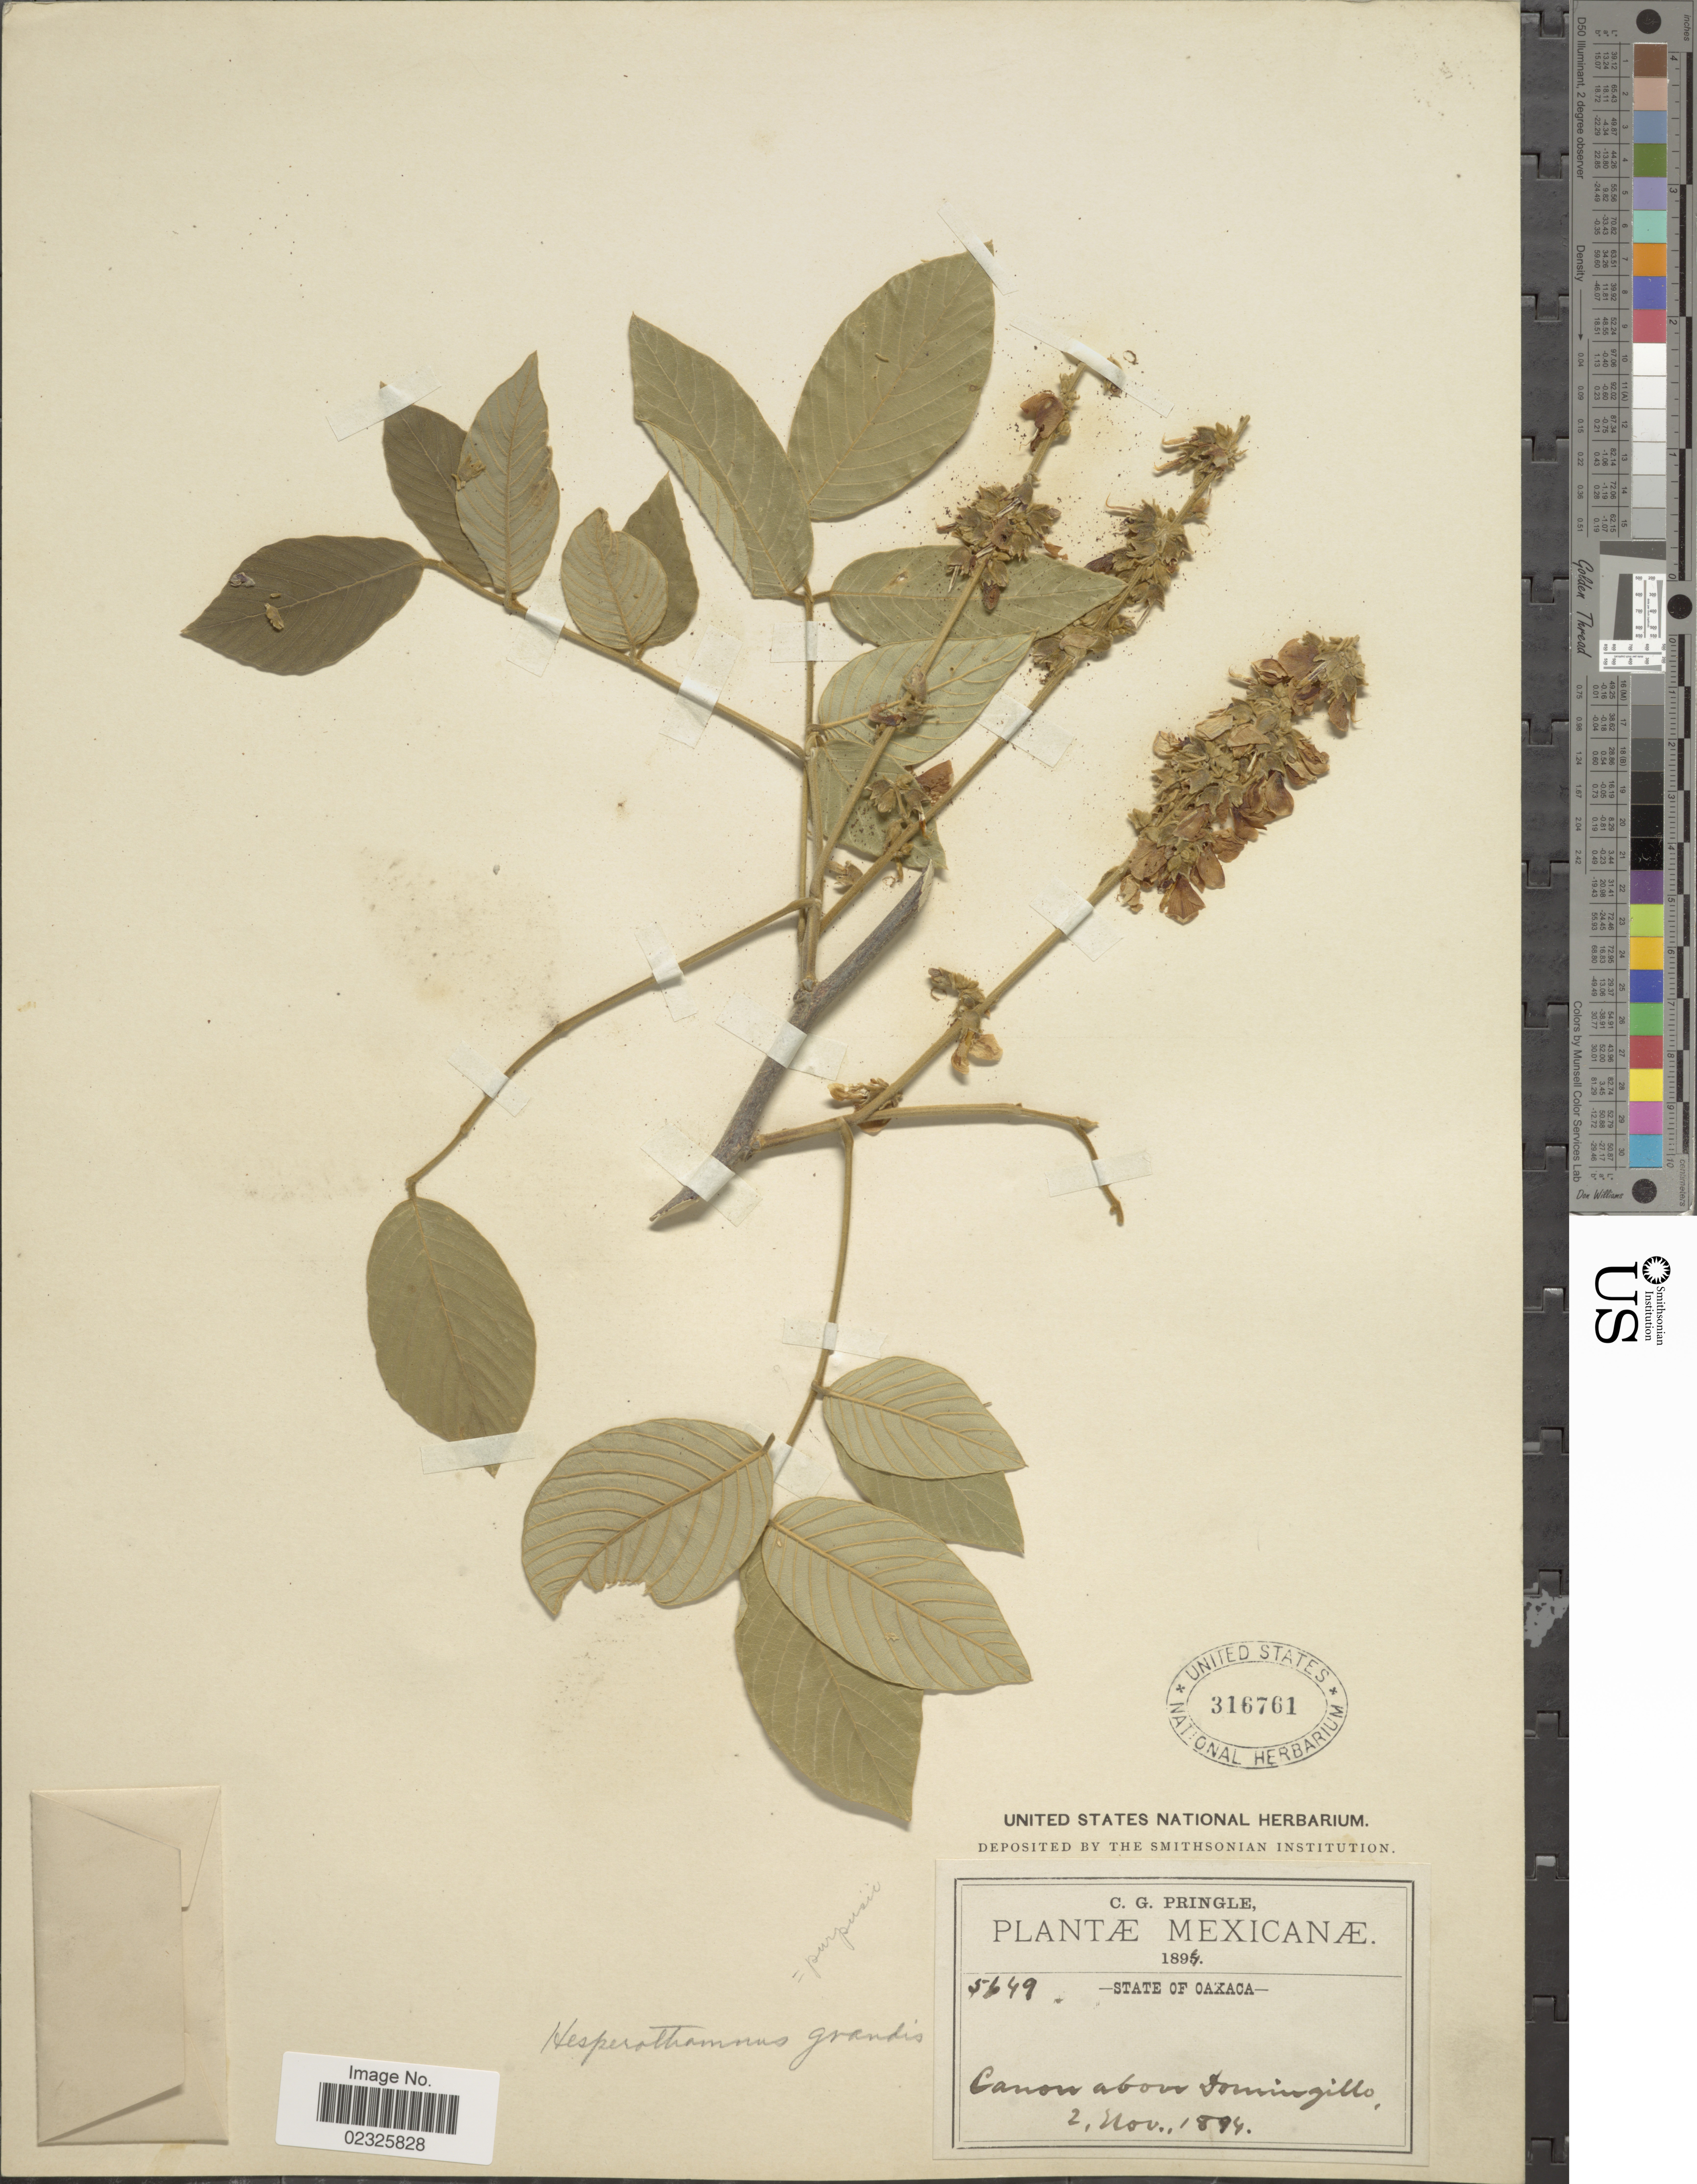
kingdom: Plantae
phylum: Tracheophyta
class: Magnoliopsida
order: Fabales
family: Fabaceae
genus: Hesperothamnus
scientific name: Hesperothamnus purpusii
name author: (Harms) Harms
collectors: C. G. Pringle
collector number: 5649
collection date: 1894-11-02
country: Mexico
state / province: Oaxaca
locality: Cañon above Domingillo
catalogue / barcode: US 316761